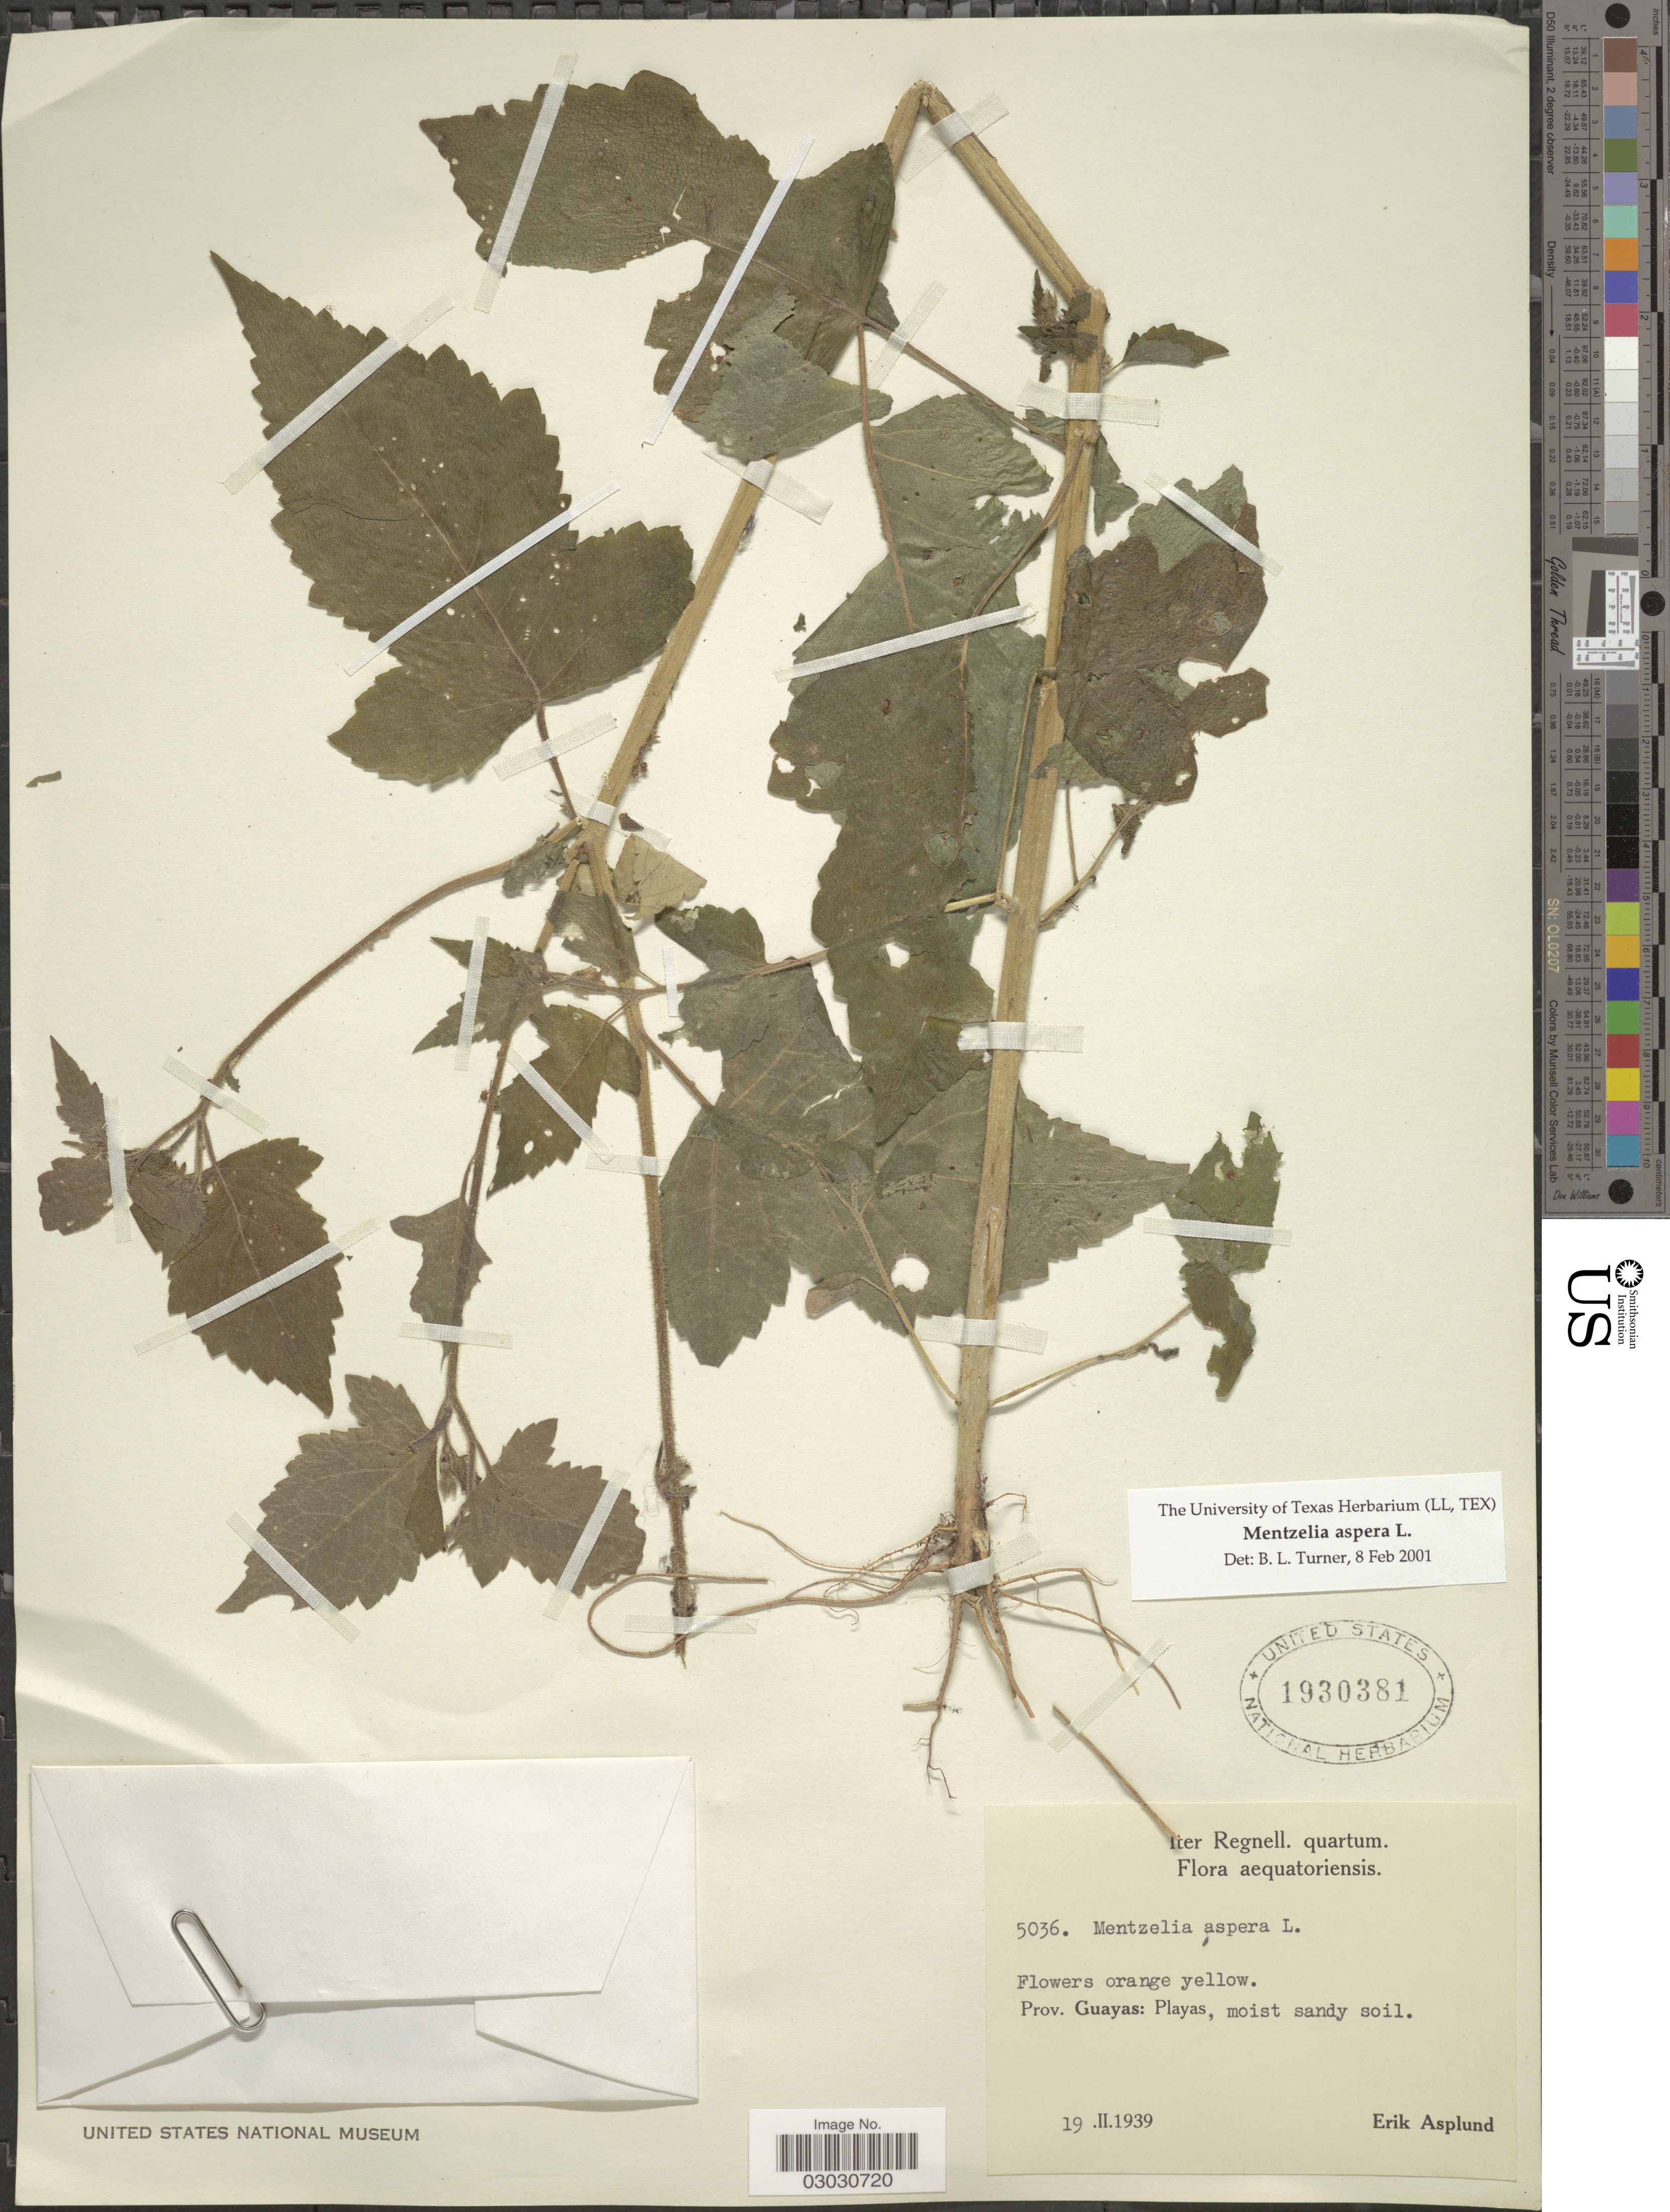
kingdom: Plantae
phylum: Tracheophyta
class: Magnoliopsida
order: Cornales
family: Loasaceae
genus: Mentzelia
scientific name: Mentzelia aspera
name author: L.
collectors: E. Asplund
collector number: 5036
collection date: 1939-02-19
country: Ecuador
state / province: Guayas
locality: Aequatoriensis. Playas.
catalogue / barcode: US 1930381